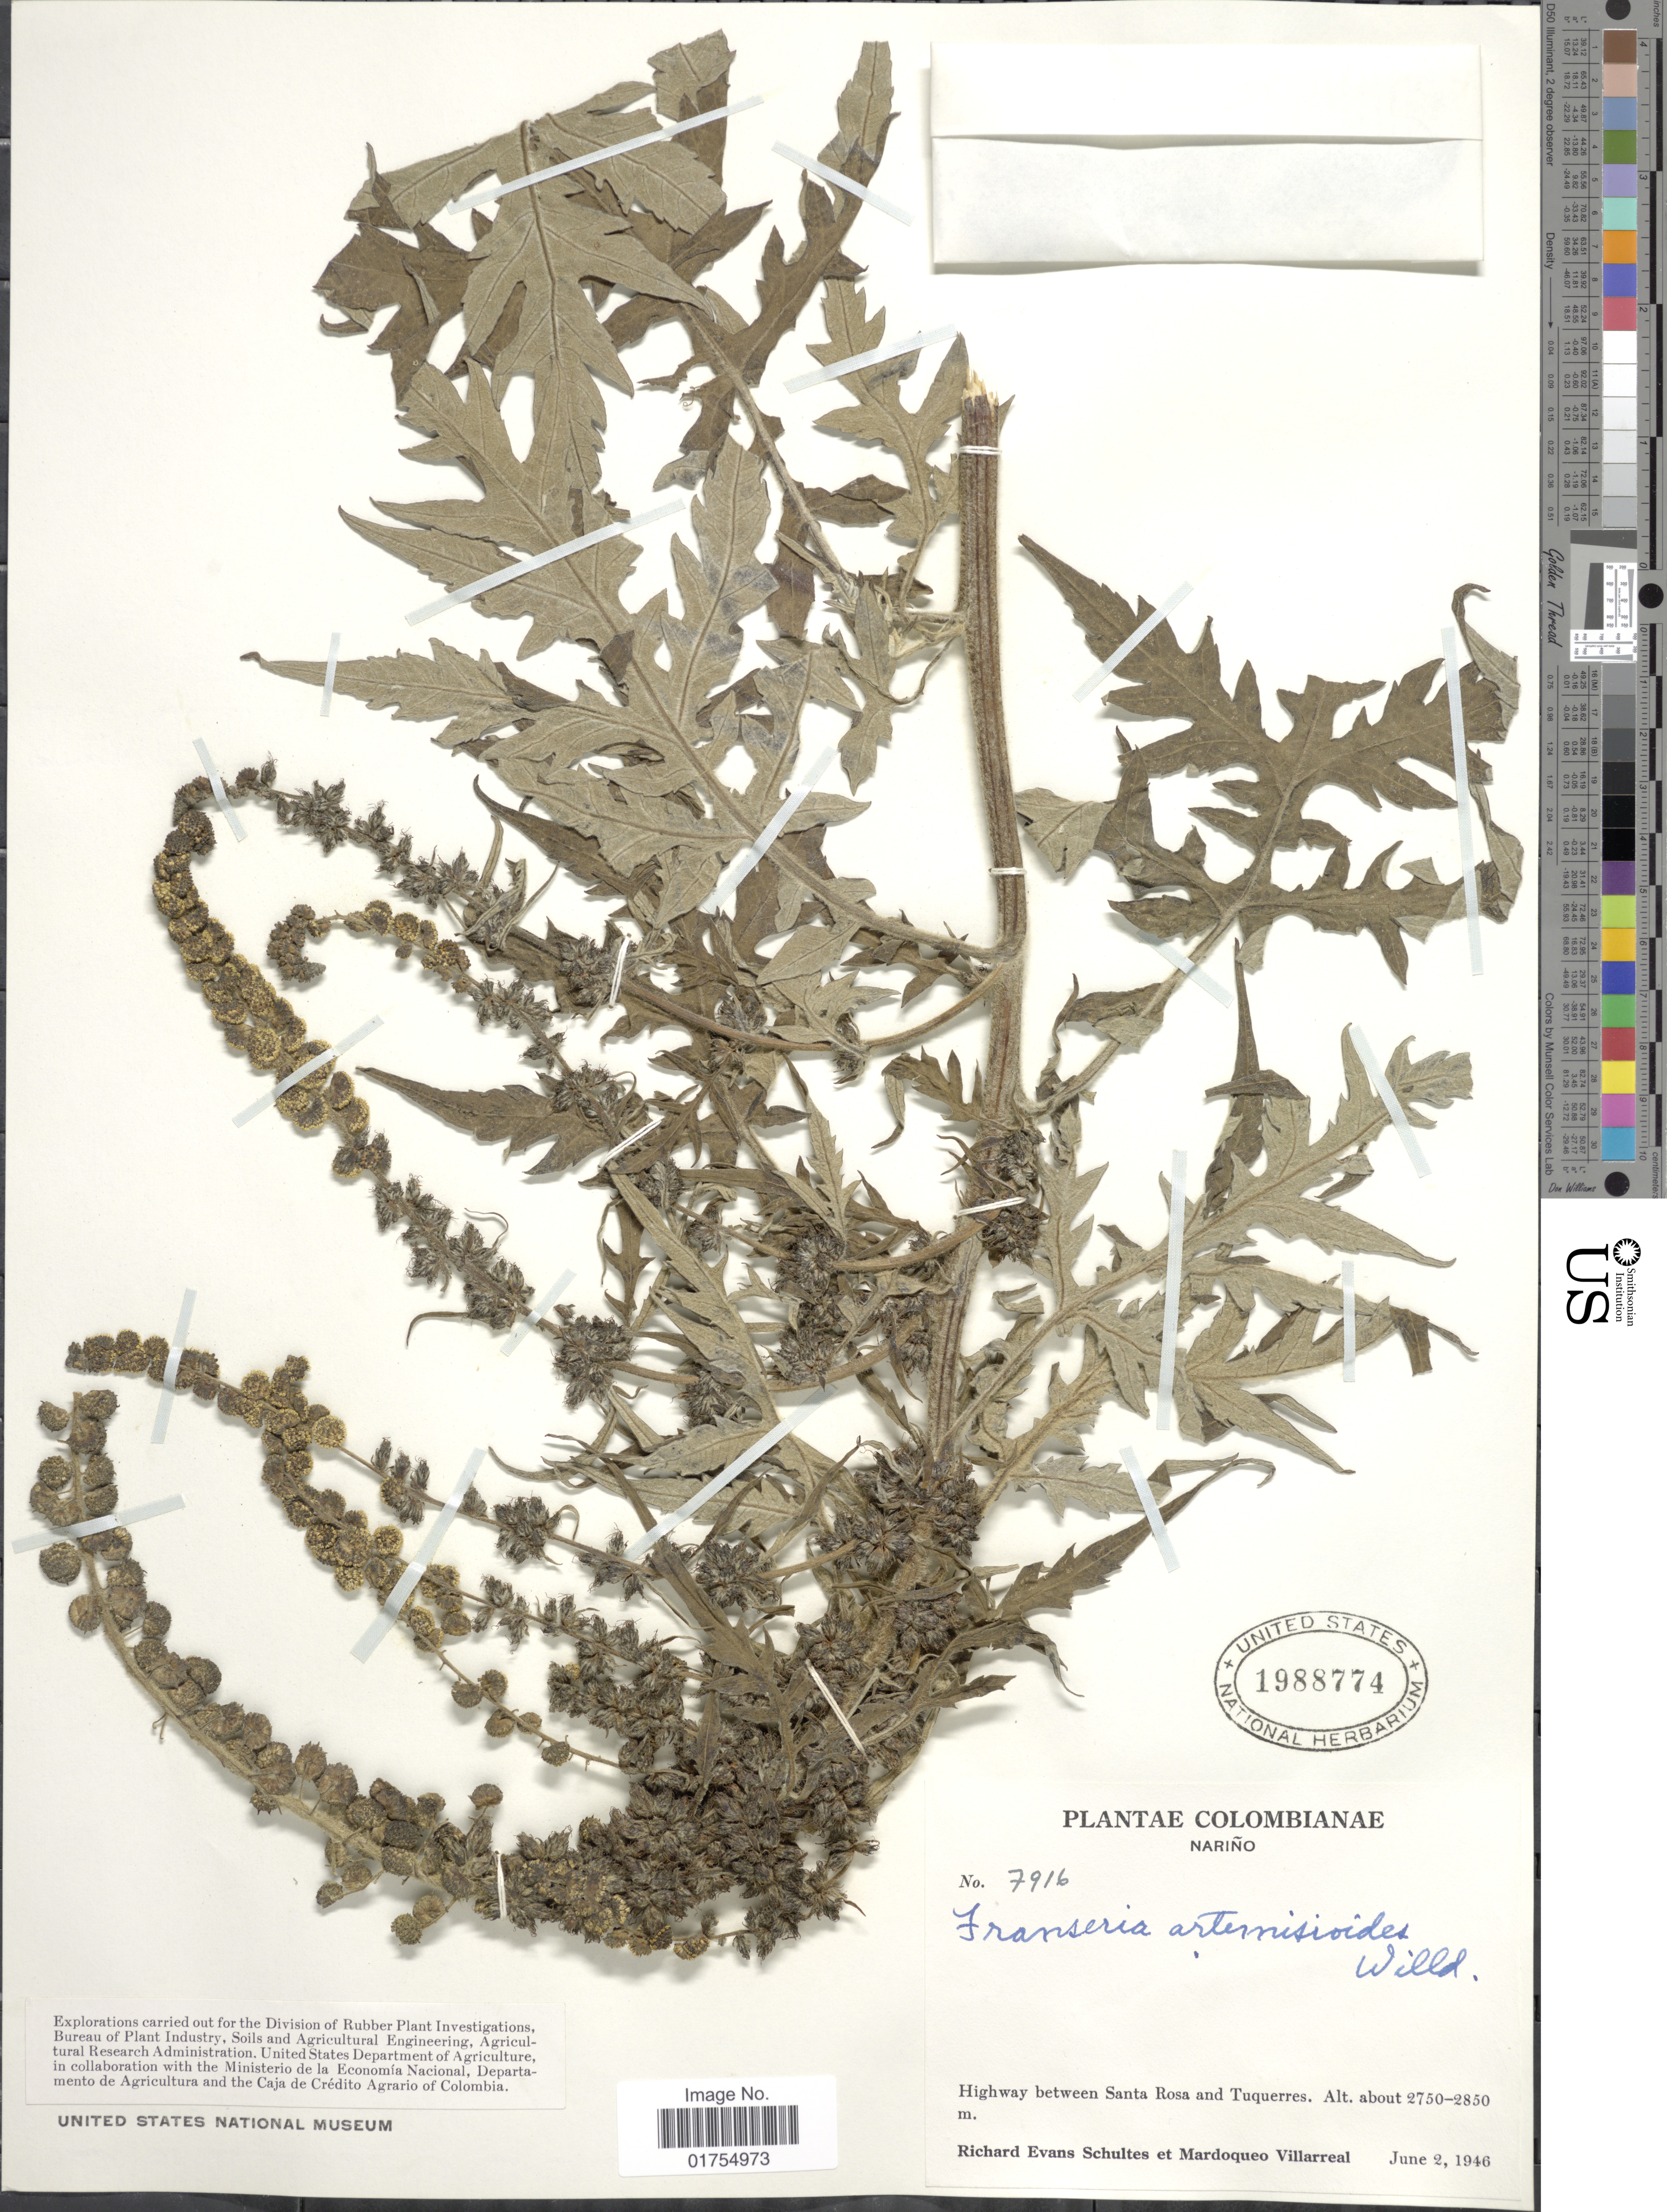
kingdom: Plantae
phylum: Tracheophyta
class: Magnoliopsida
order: Asterales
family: Asteraceae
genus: Franseria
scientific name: Franseria artemisioides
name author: Willd.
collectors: R. E. Schultes & M. Villarreal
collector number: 7916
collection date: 1946-06-02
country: Colombia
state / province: Nariño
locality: Highway between Santa Rosa and Tuquerres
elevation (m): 2750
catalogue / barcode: US 1988774